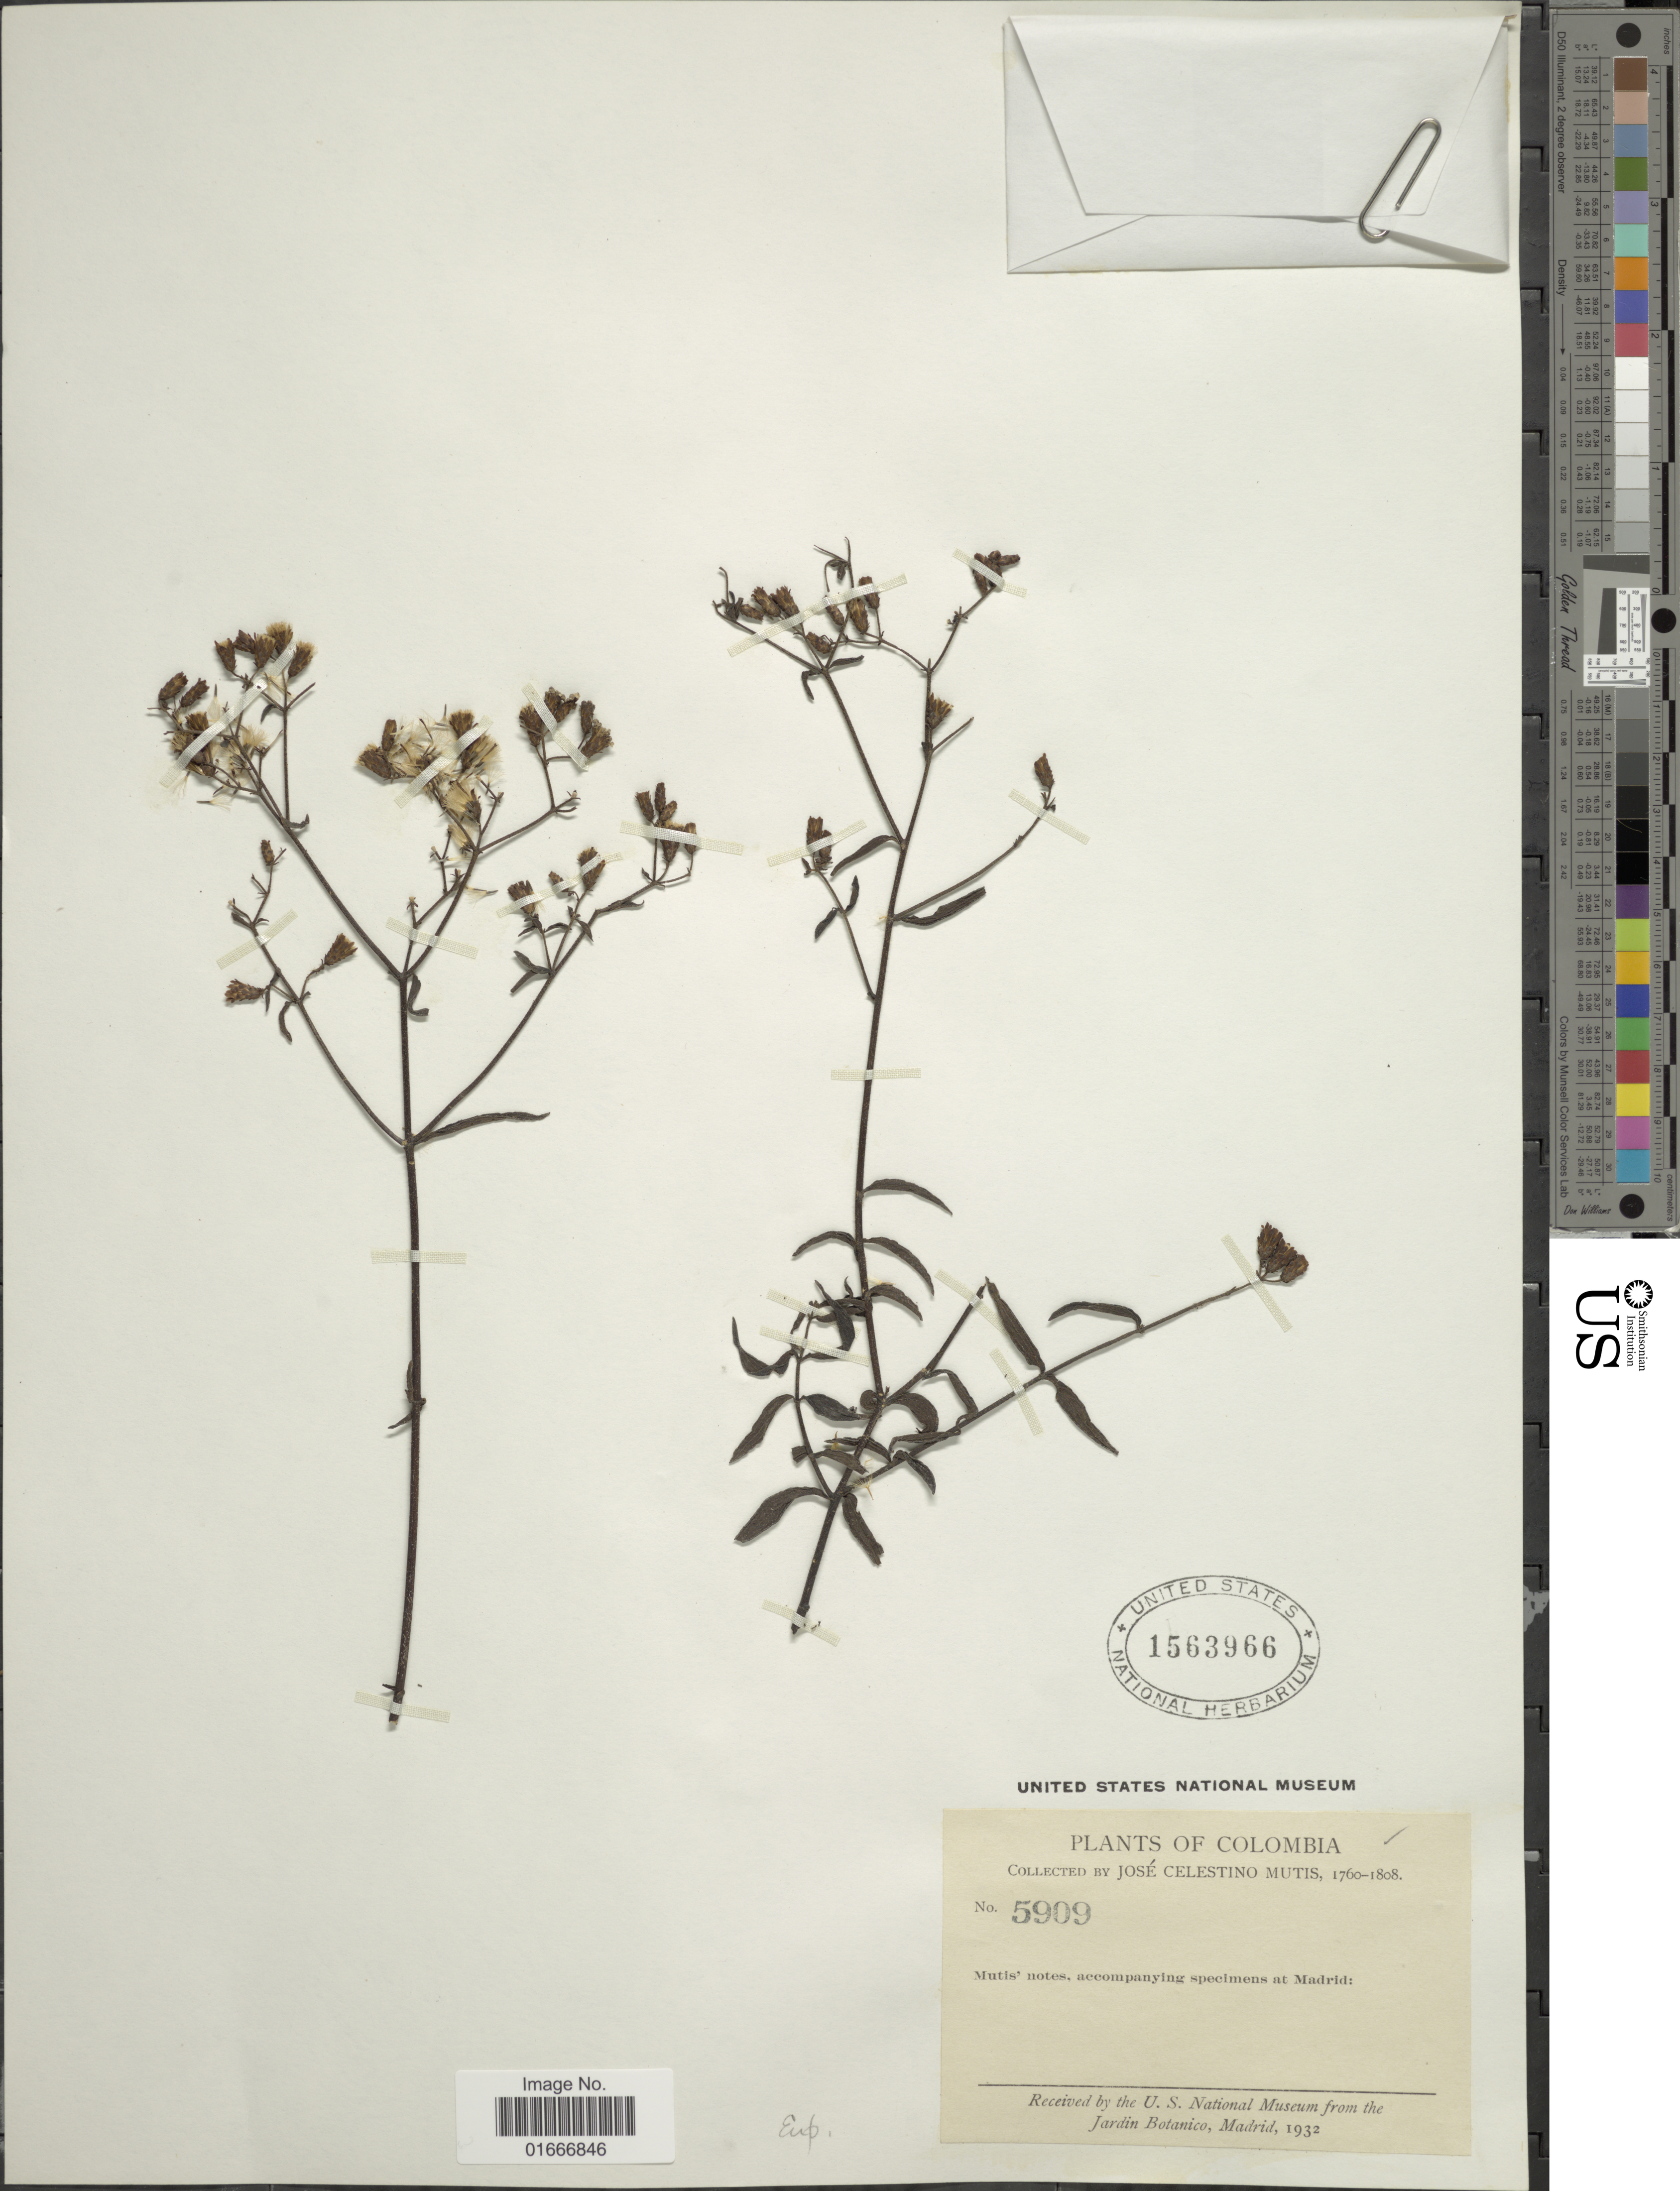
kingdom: Plantae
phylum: Tracheophyta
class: Magnoliopsida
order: Asterales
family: Asteraceae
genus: Chromolaena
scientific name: Chromolaena sp.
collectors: J. C. B. Mutis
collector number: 5909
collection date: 1760/1808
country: Colombia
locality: Colombia. Mutis' notes, accompanying specimens at Madrid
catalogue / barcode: US 1563966